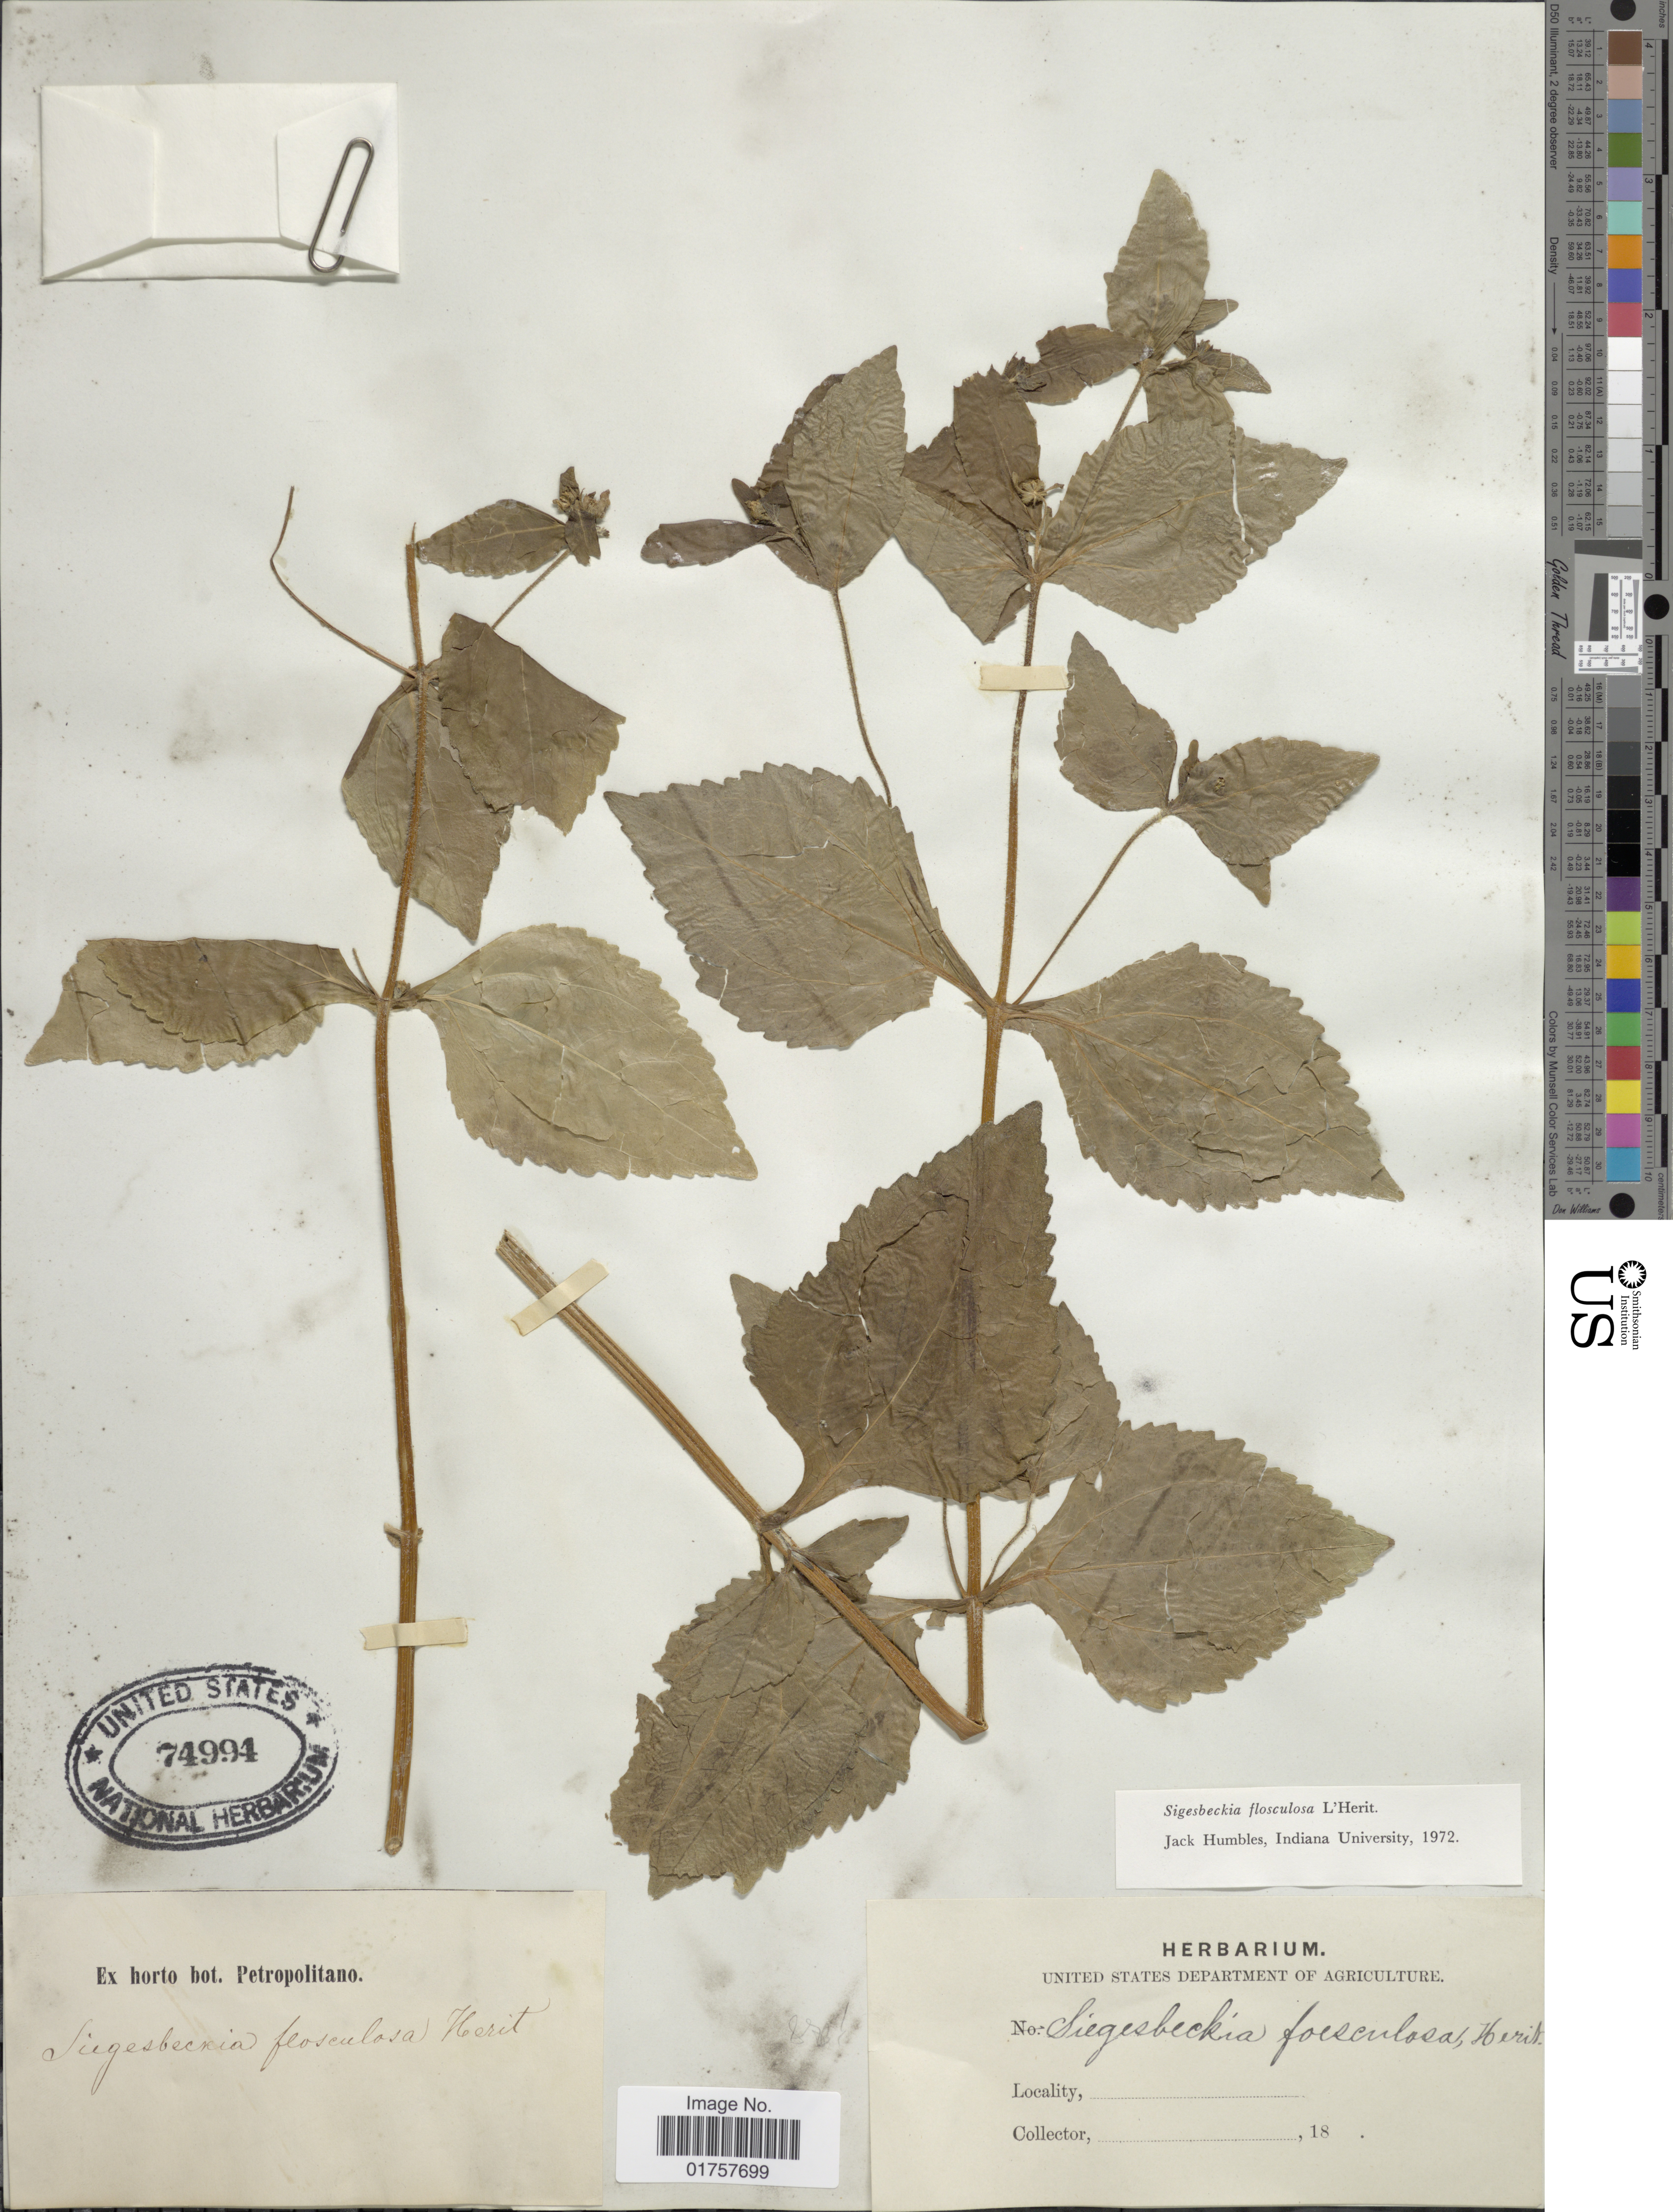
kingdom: Plantae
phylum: Tracheophyta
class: Magnoliopsida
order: Asterales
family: Asteraceae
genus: Sigesbeckia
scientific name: Sigesbeckia flosculosa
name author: L'Hér.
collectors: ex Horto Bot. Petropolitano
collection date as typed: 18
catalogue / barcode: US 74994